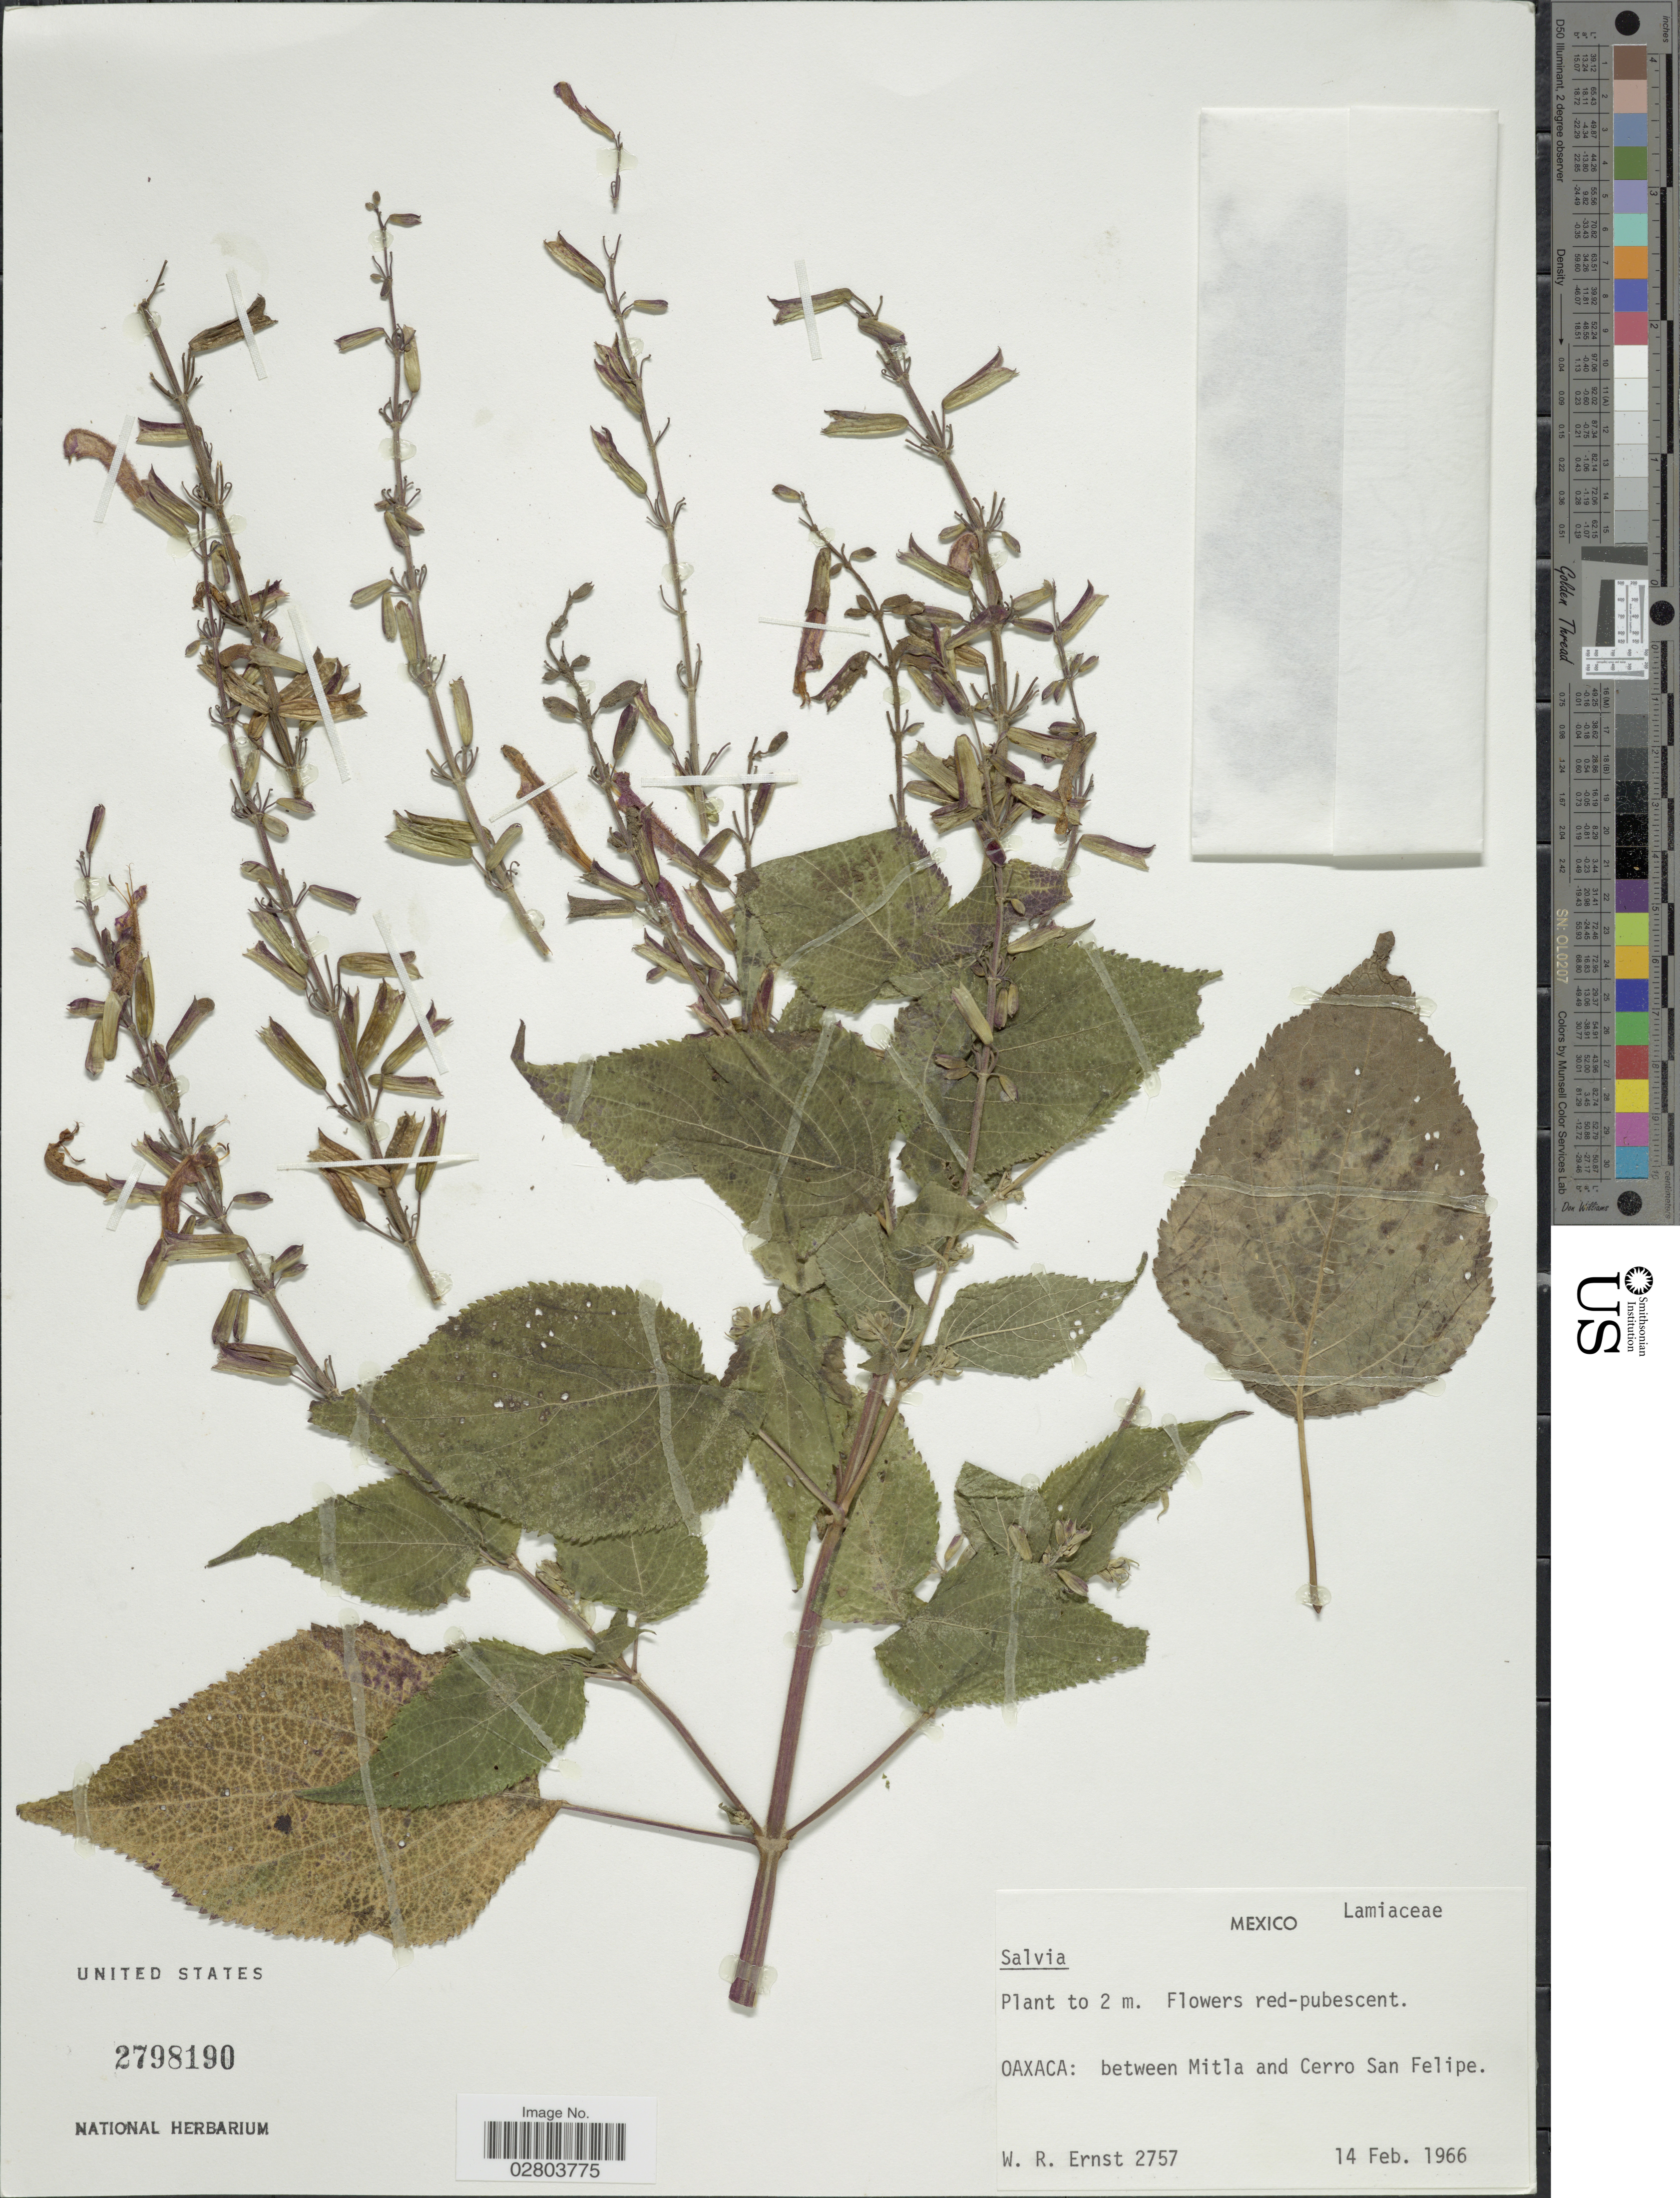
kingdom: Plantae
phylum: Tracheophyta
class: Magnoliopsida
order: Lamiales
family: Lamiaceae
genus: Salvia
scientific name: Salvia sp.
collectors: W. R. Ernst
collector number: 2757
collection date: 1966-02-14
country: Mexico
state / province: Oaxaca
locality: Oaxaca: between Mitla and Cerro San Felipe.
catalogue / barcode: US 2798190